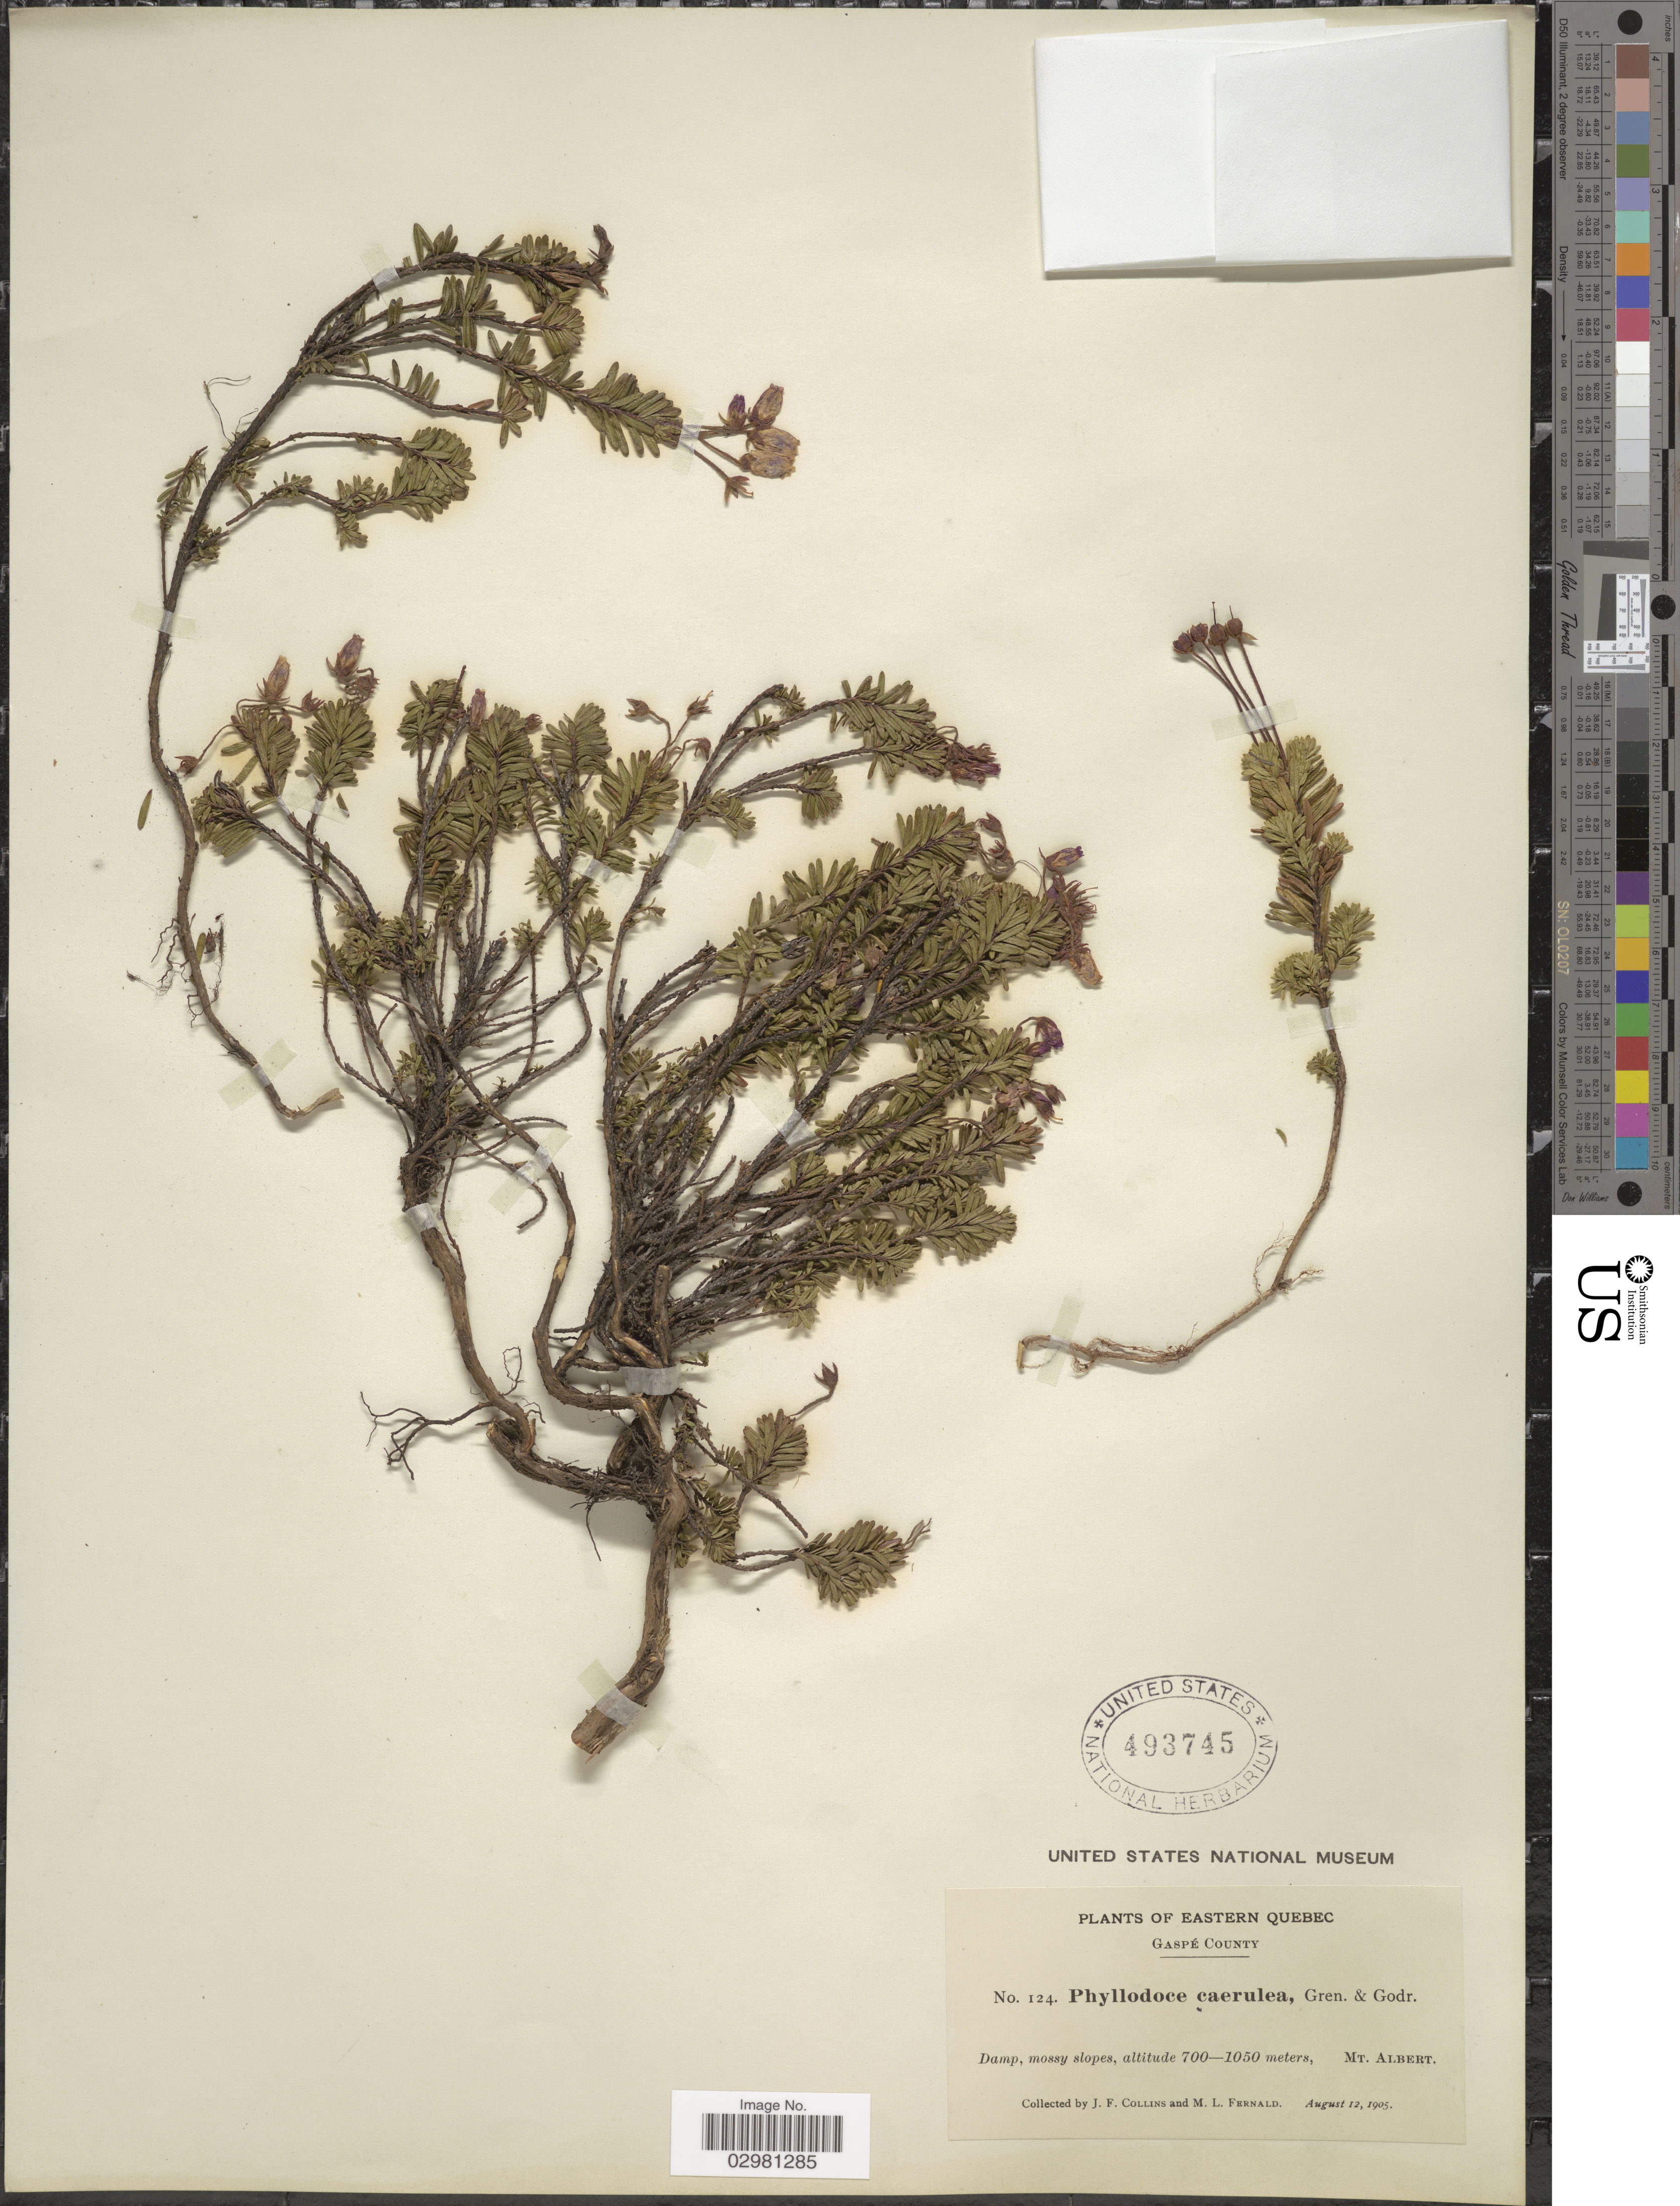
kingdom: Plantae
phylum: Tracheophyta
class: Magnoliopsida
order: Ericales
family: Ericaceae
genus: Phyllodoce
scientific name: Phyllodoce caerulea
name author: (L.) Bab.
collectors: J. Collins & M. L. Fernald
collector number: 124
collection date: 1905-08-12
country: Canada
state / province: Quebec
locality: Eastern Quebec, Gaspé County, Mt. Albert.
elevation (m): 700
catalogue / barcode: US 493745